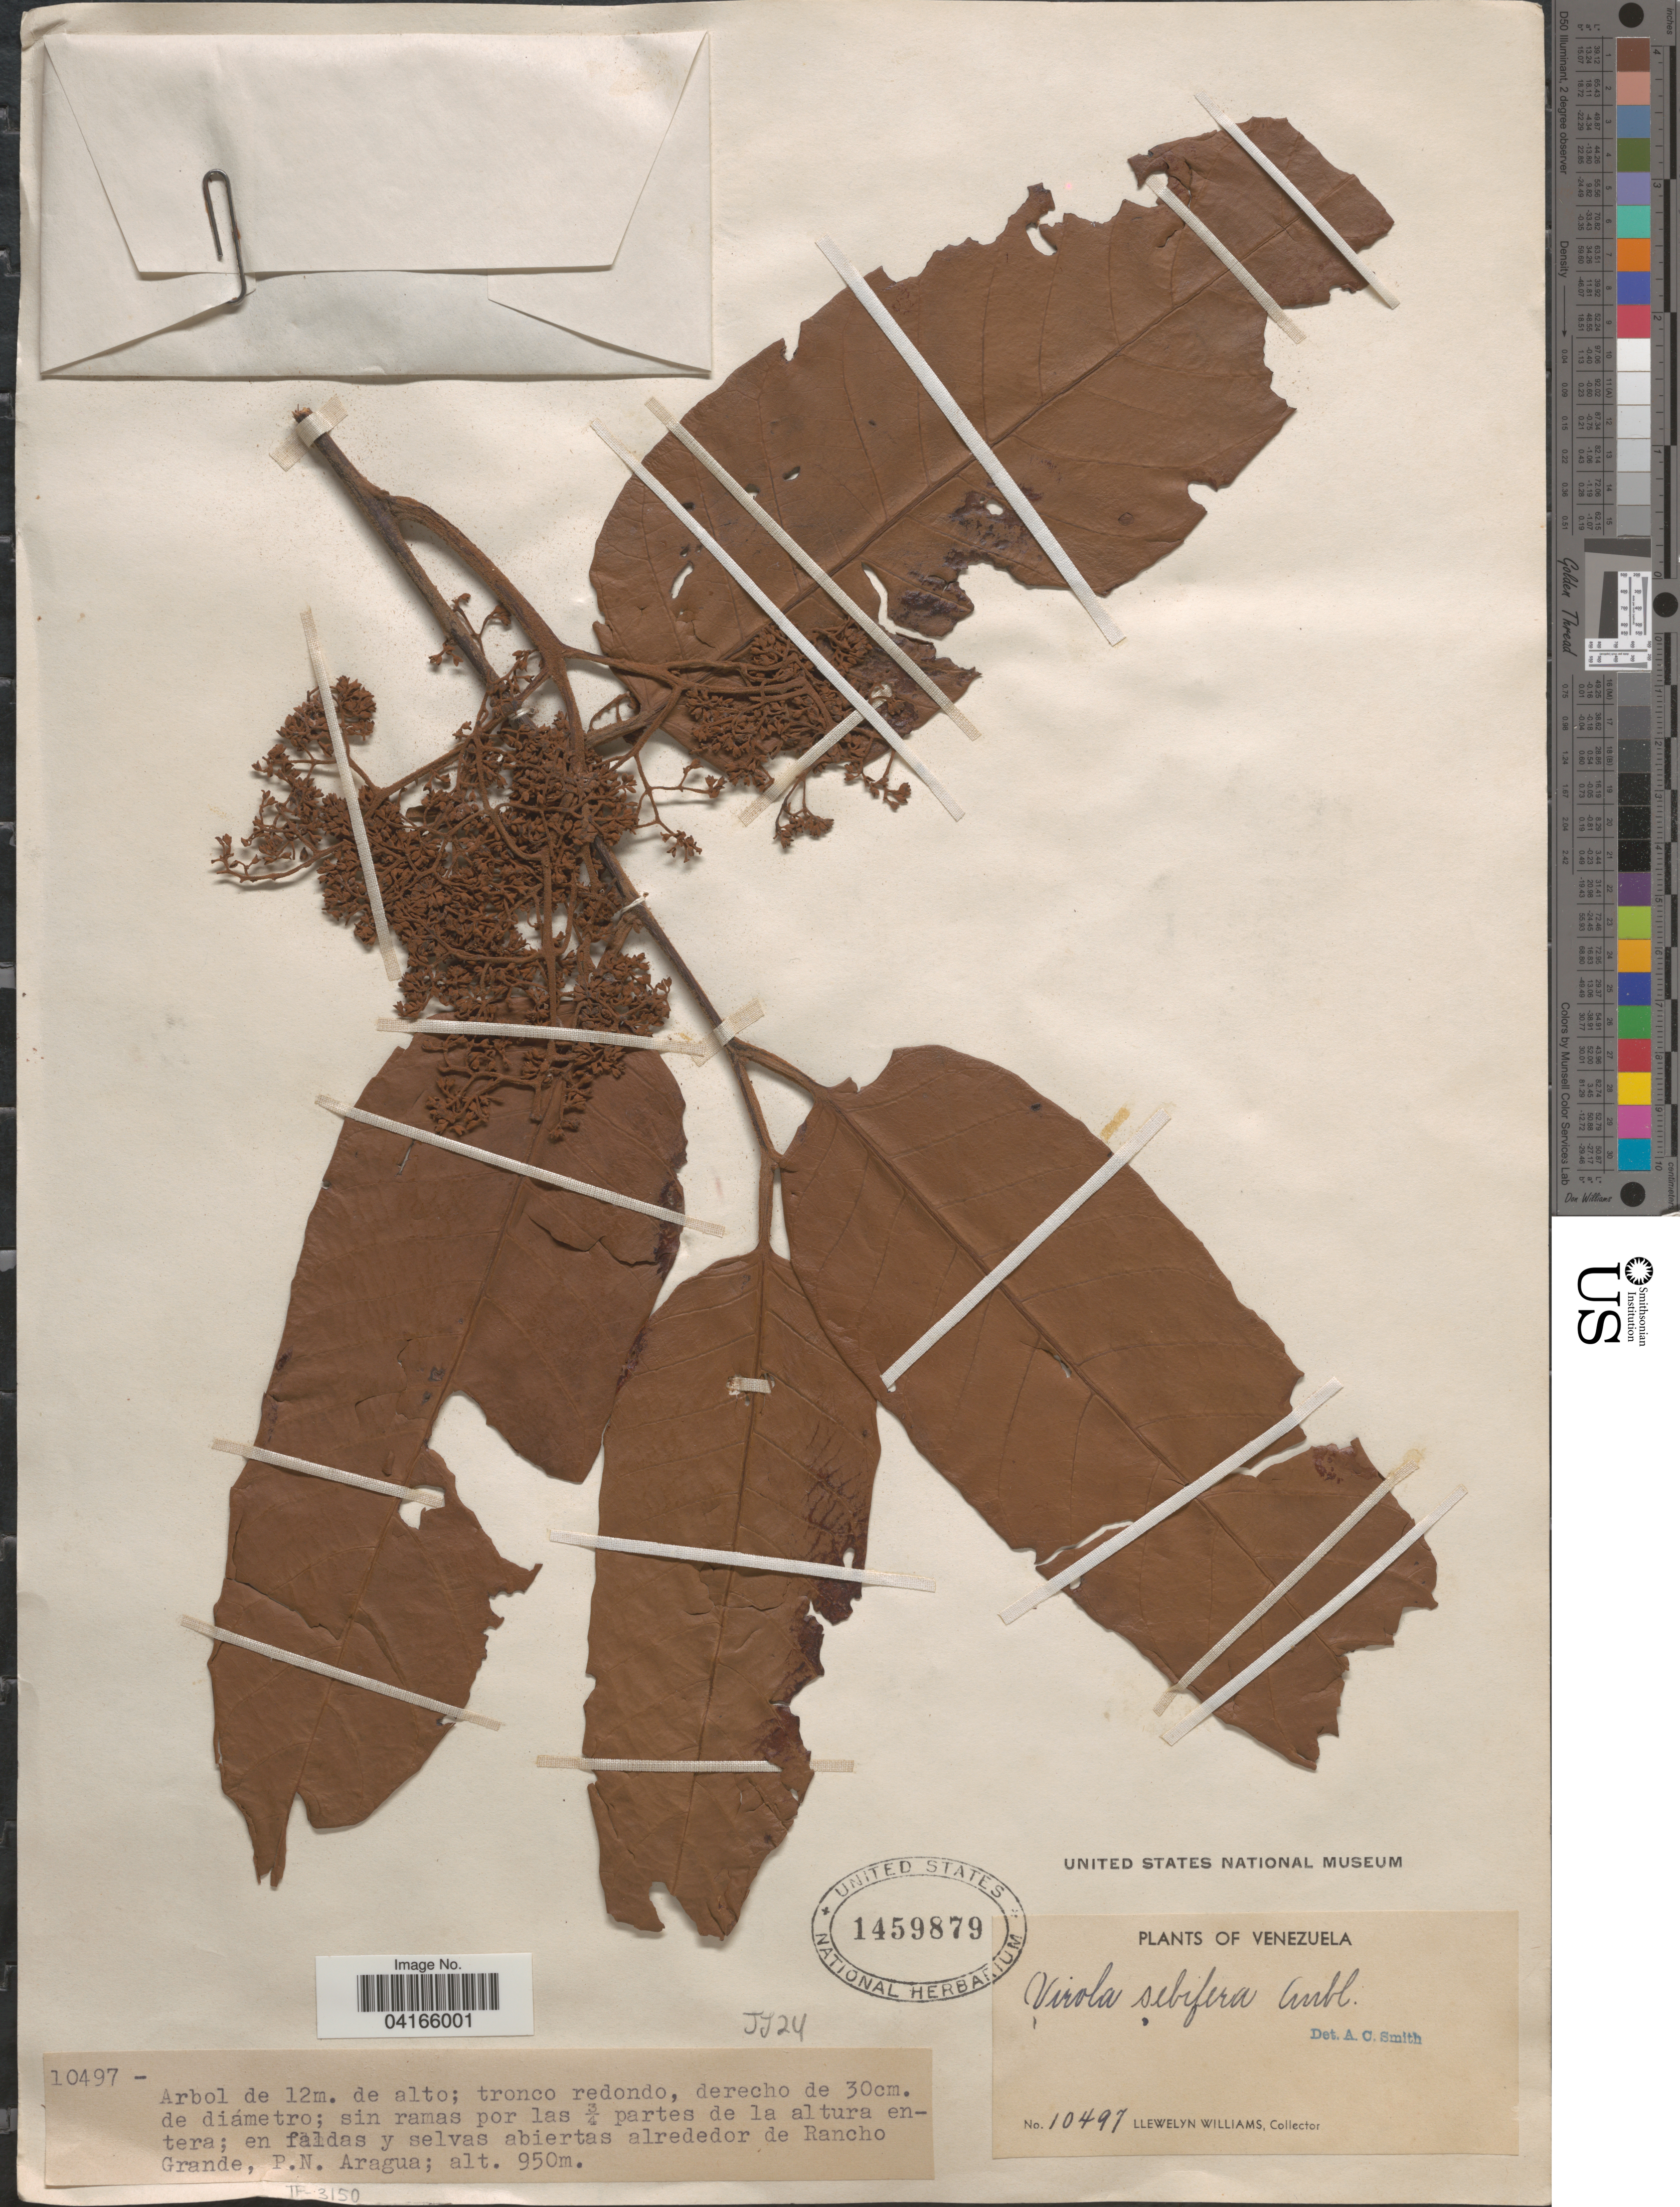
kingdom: Plantae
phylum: Tracheophyta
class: Magnoliopsida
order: Magnoliales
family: Myristicaceae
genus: Virola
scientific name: Virola sebifera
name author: Aubl.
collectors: Ll. Williams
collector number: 10497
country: Venezuela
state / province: Aragua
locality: En faldas y selvas abiertas alrededor de Rancho Grande, P.N. Aragua.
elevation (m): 950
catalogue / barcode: US 1459879